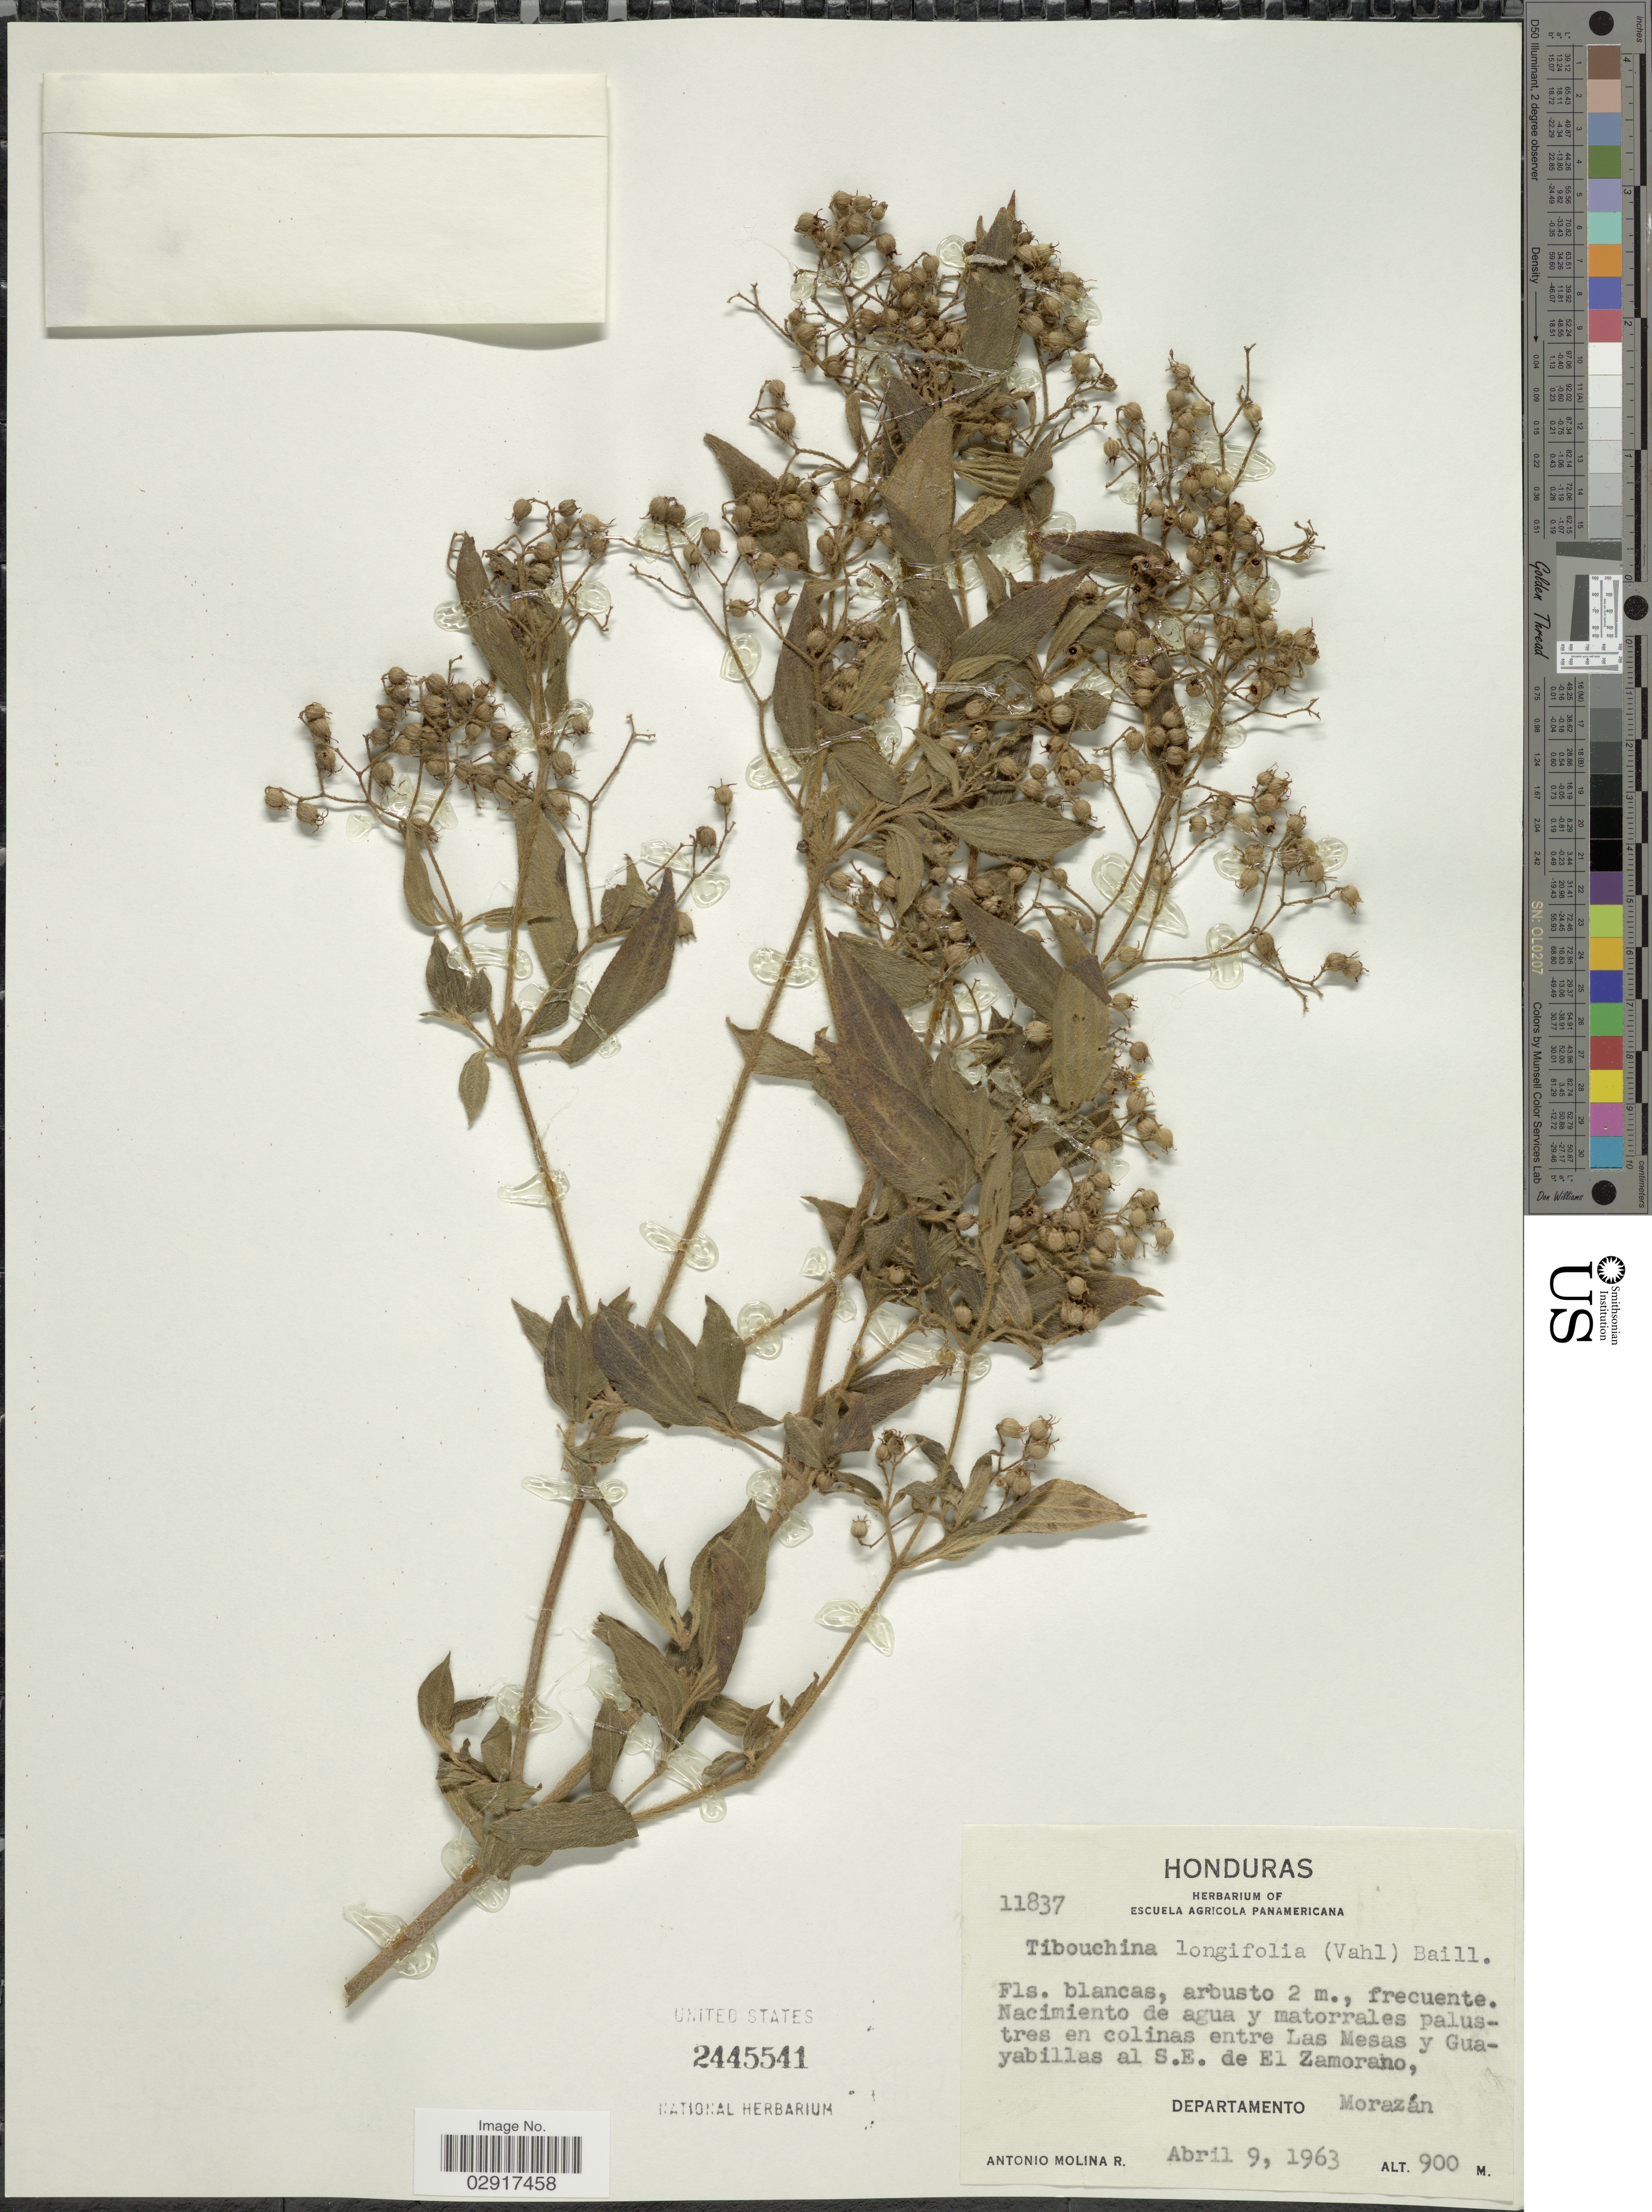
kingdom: Plantae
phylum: Tracheophyta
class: Magnoliopsida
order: Myrtales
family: Melastomataceae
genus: Chaetogastra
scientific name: Chaetogastra longifolia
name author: (Vahl) DC.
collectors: A. Molina R.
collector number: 11837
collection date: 1963-04-09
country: Honduras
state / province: Fco. Morazán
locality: Nacimiento de agua y matorrales palustres en colinas entre Las Mesas y Guayabillas al S. E. de El Zamorano, Departamento Morazán.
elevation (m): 900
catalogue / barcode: US 2445541